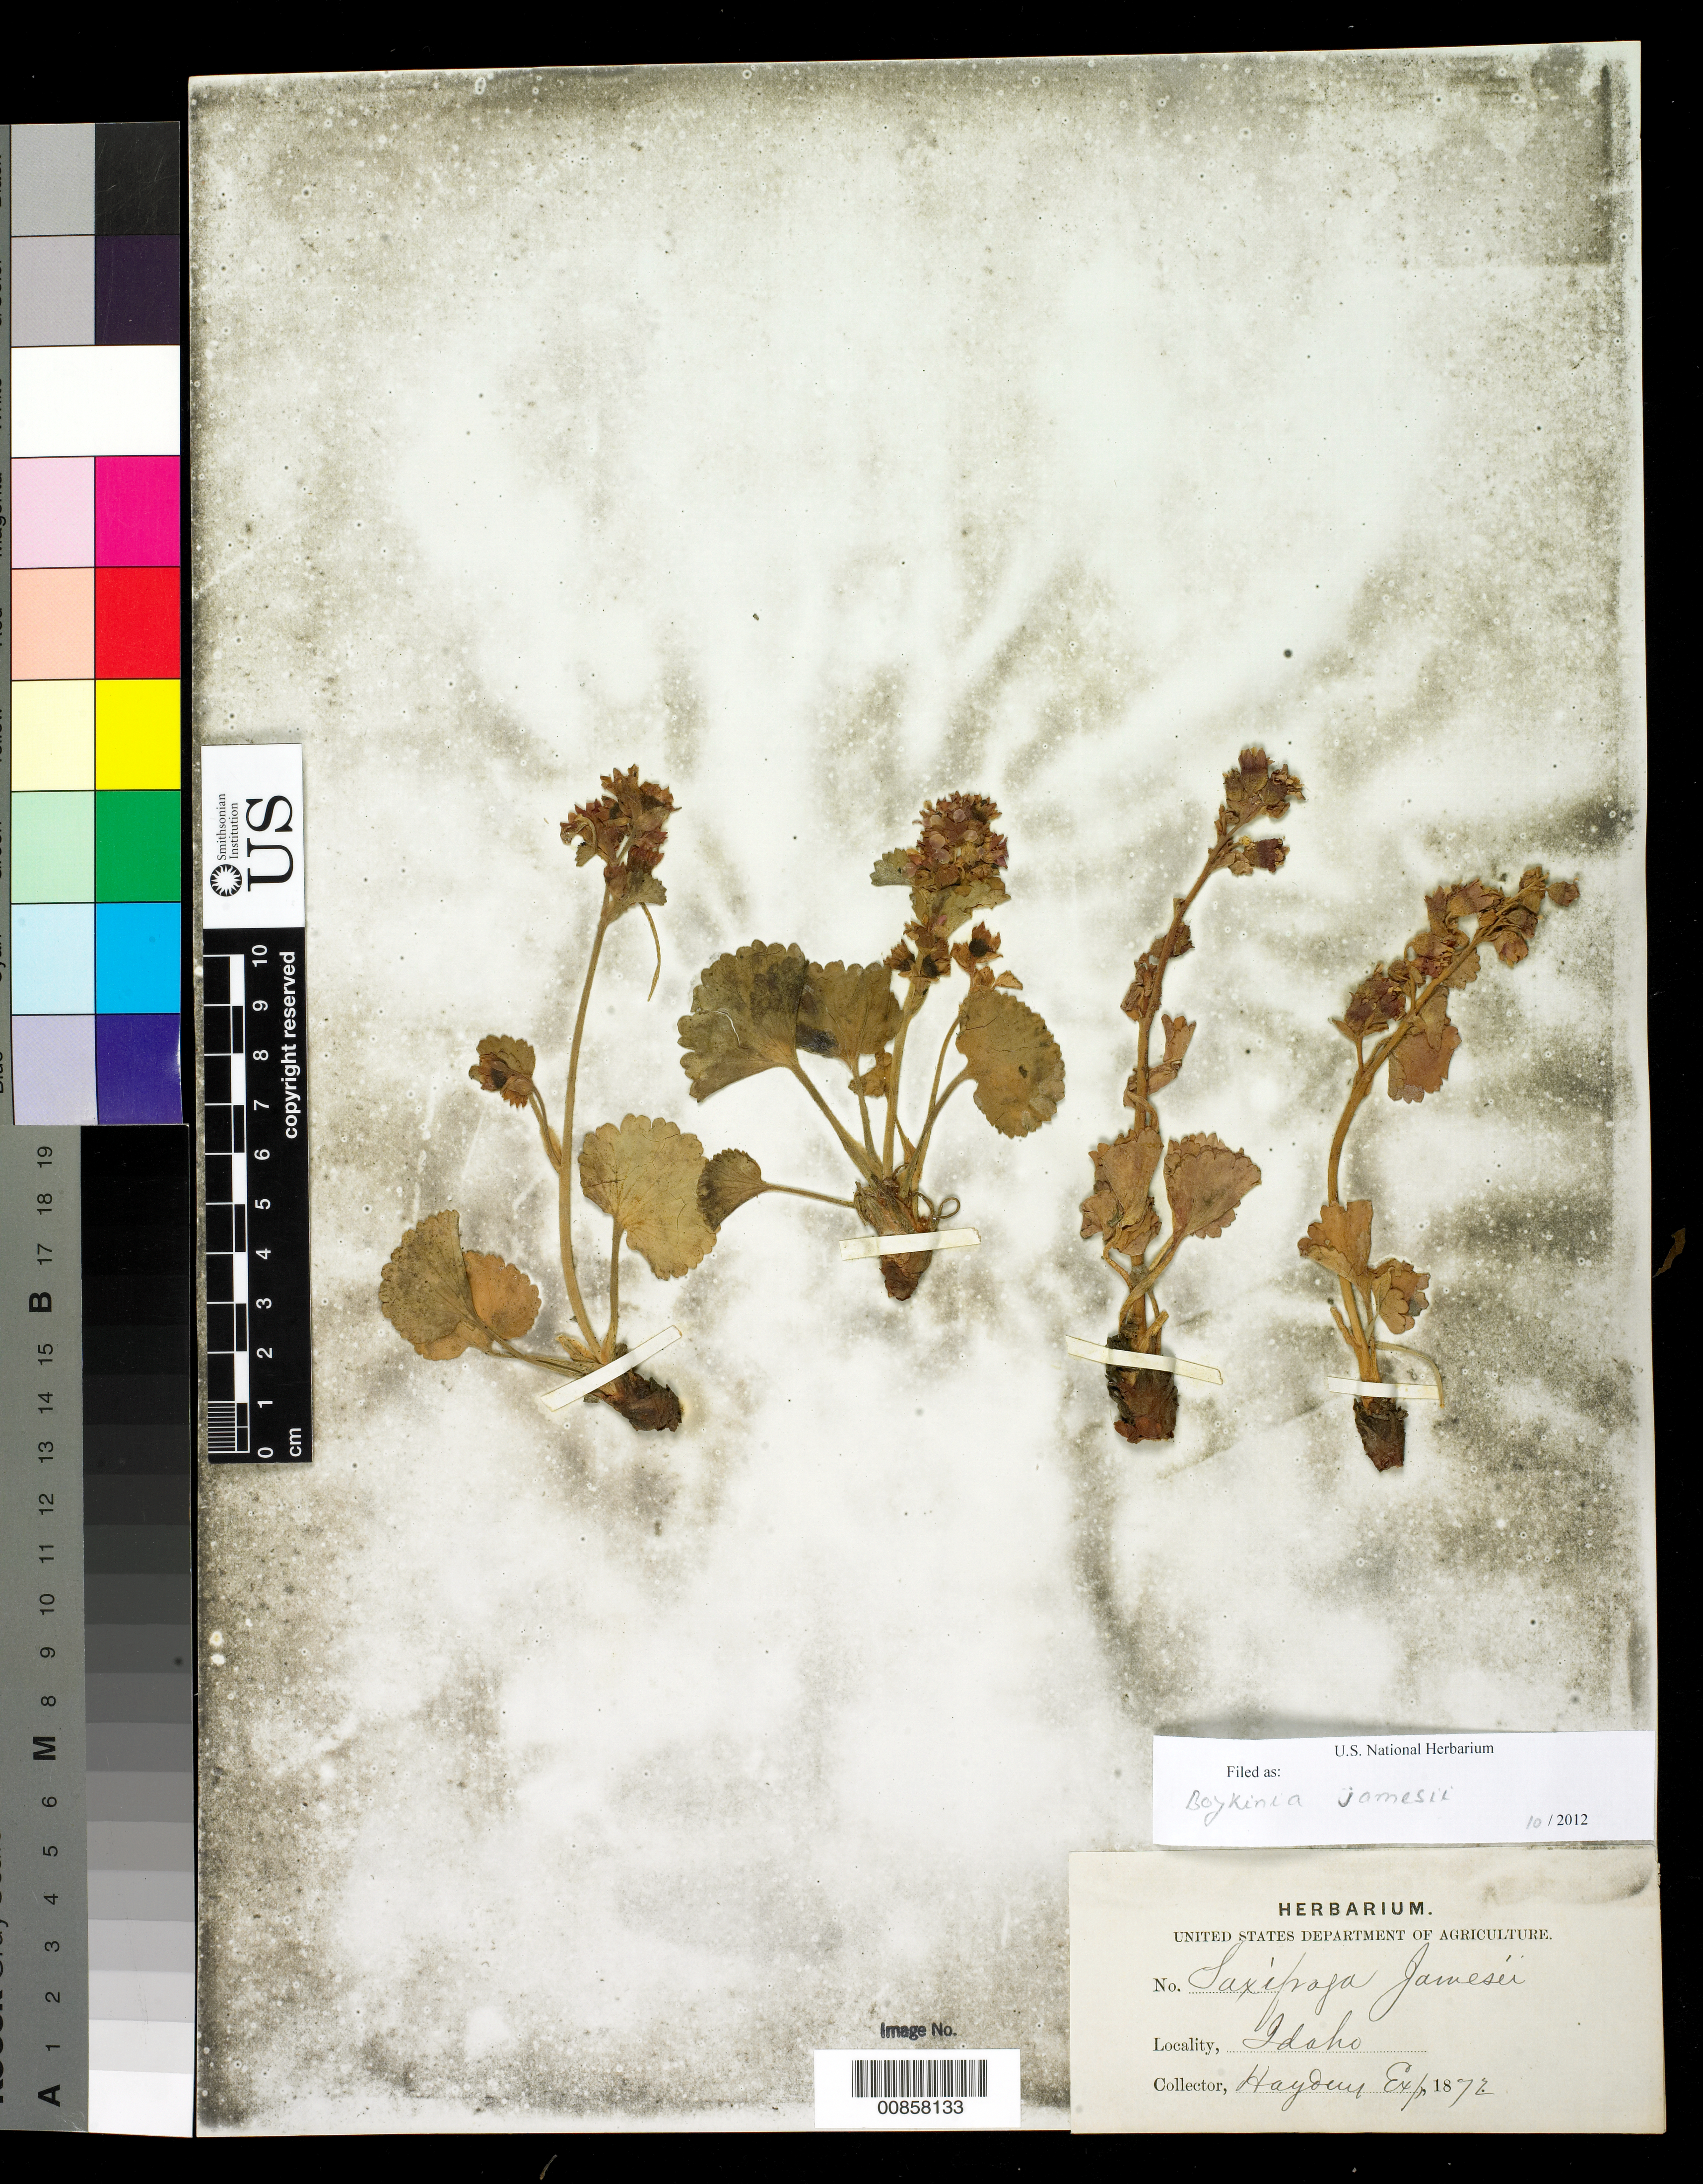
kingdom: Plantae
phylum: Tracheophyta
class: Magnoliopsida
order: Saxifragales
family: Saxifragaceae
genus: Telesonix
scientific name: Telesonix jamesii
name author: (Torr.) Raf.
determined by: Strong, Mark T., (BOT), Smithsonian Institution - National Museum of Natural History (UNITED STATES)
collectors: -- Hayden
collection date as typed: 1872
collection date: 1872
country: United States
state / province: Idaho